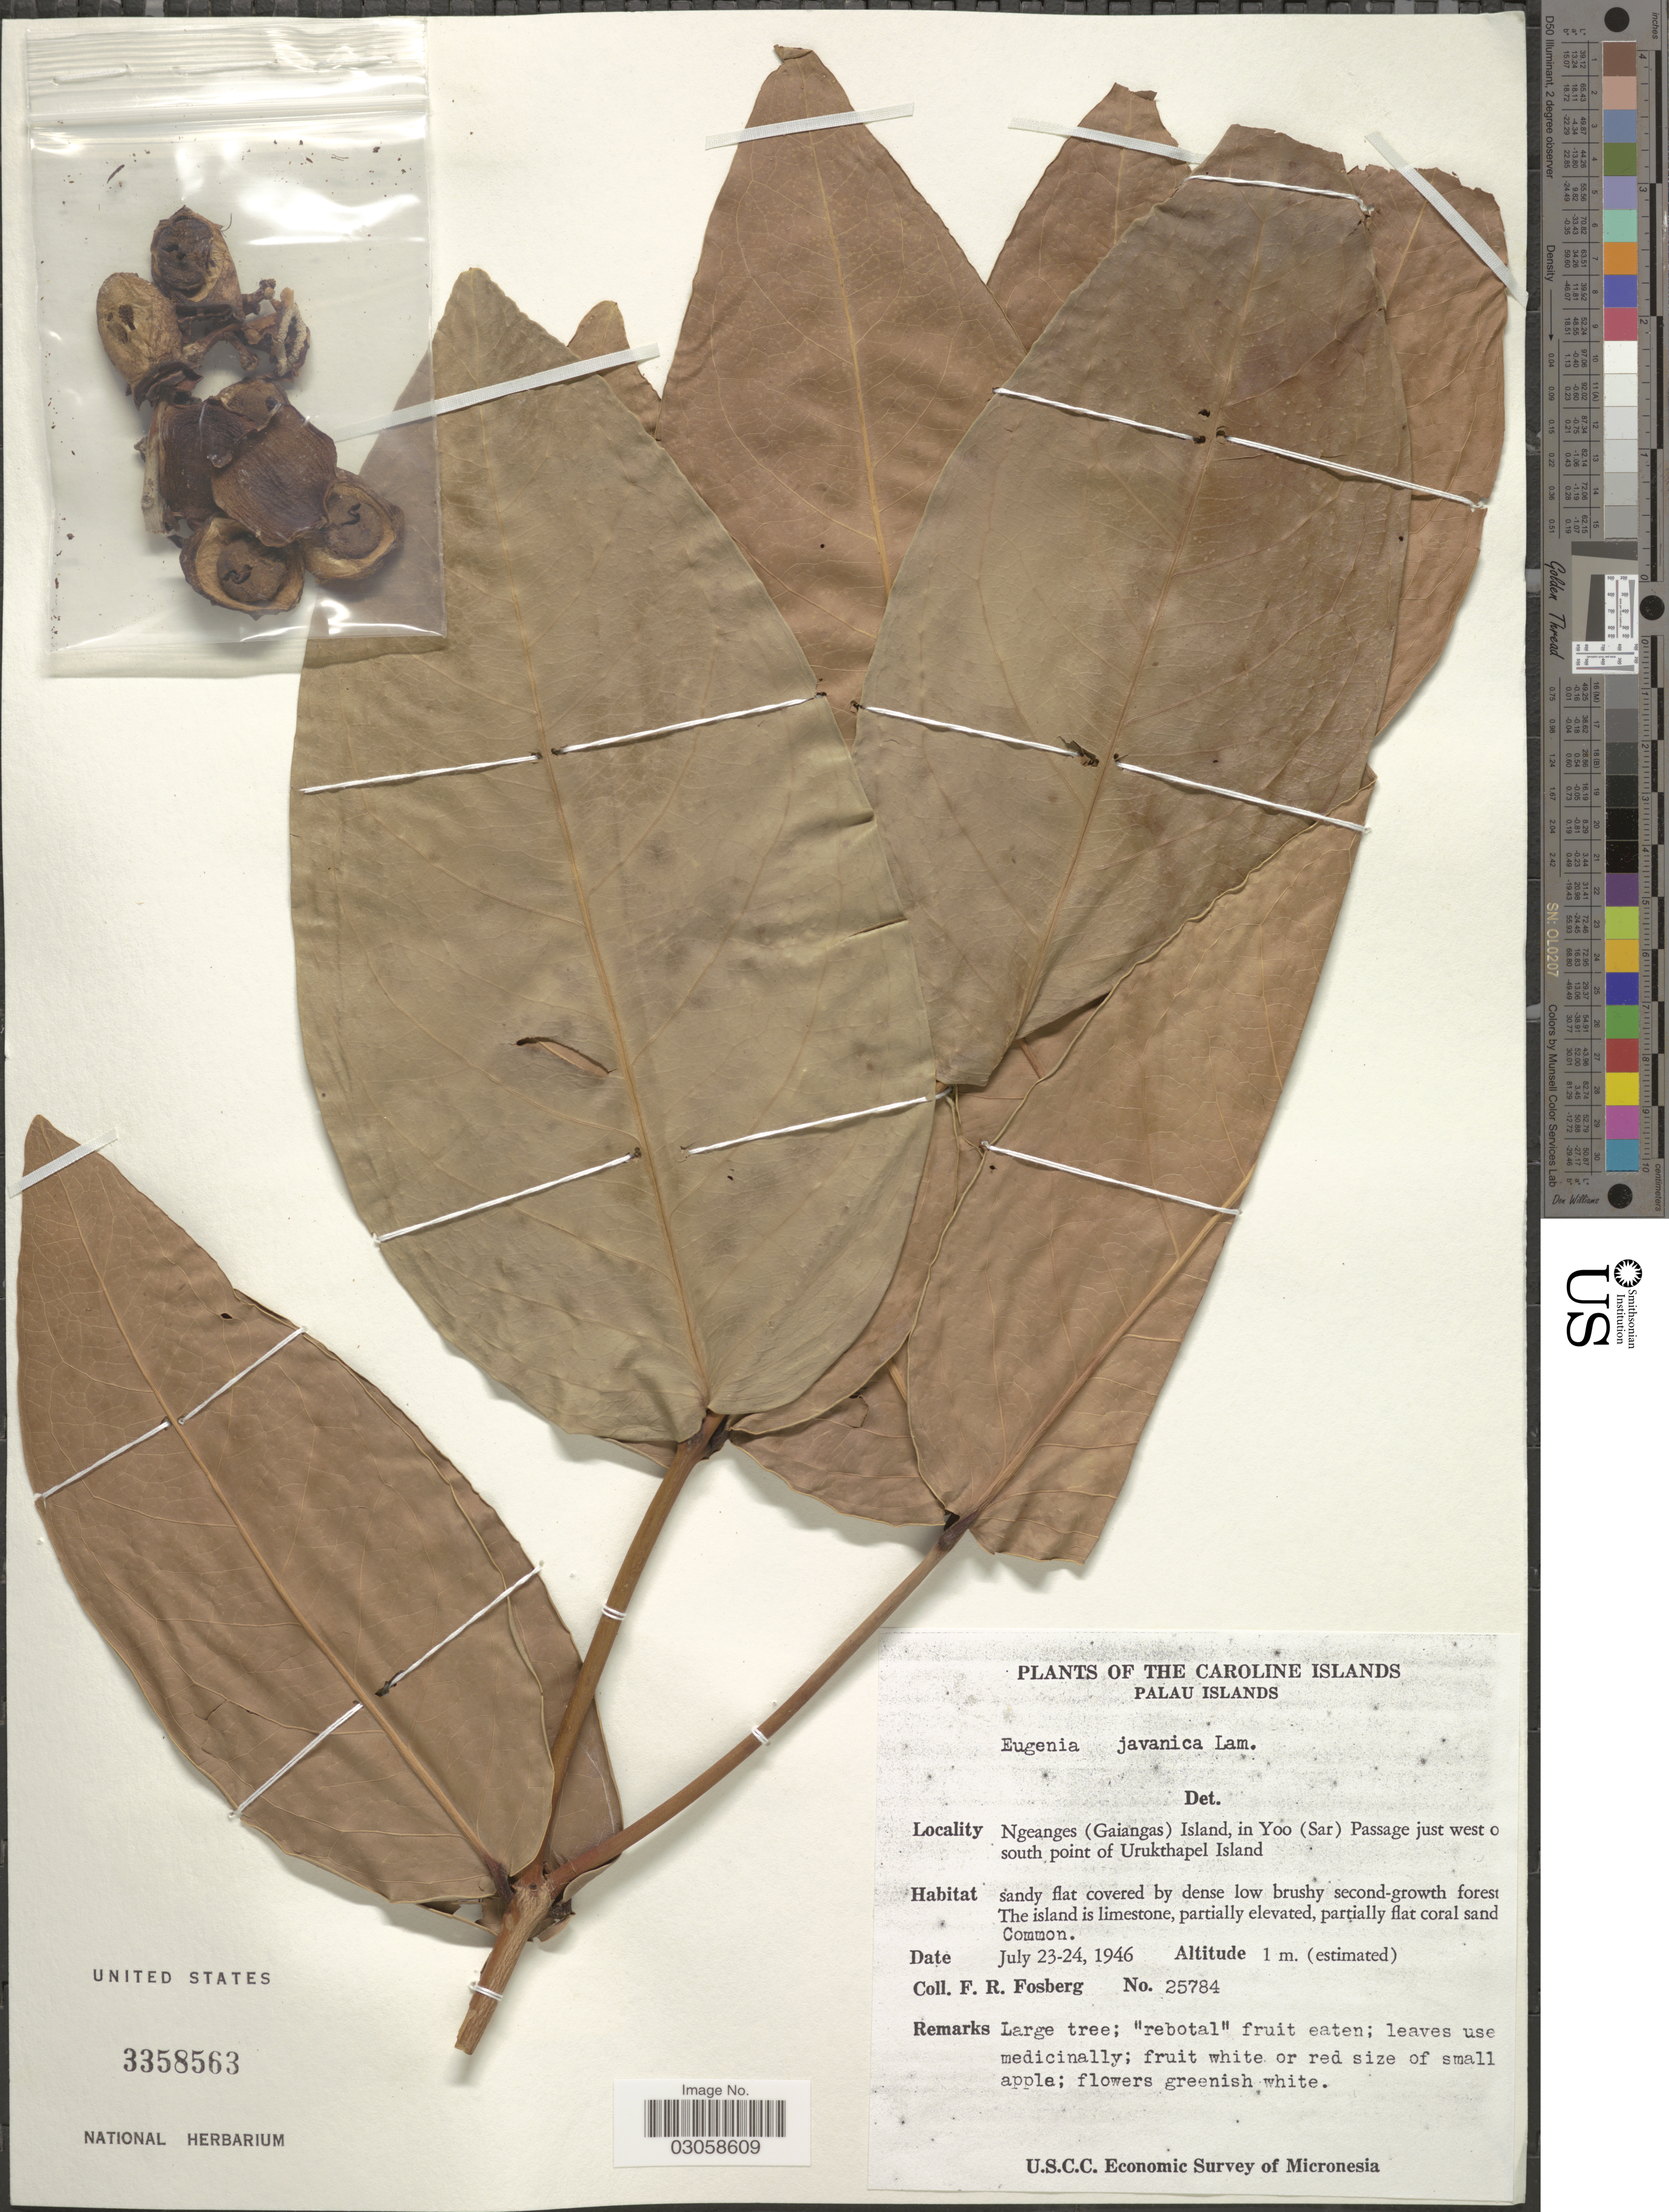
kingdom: Plantae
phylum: Tracheophyta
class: Magnoliopsida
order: Myrtales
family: Myrtaceae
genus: Syzygium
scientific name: Syzygium samarangense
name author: (Blume) Merr. & L.M. Perry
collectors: F. R. Fosberg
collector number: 25784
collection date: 1946-07-23/1946-07-24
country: Palau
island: Ngeanges (Gaiangas)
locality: Caroline Islands. Palau Islands. Ngeanges (Gaiangas) Island, in Yoo (Sar) Passage just west o south point of Urukthapel Island.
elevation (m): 1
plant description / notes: Cited by Byng et al., Phytotaxa 427(2): 124. 2019.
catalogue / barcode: US 3358563